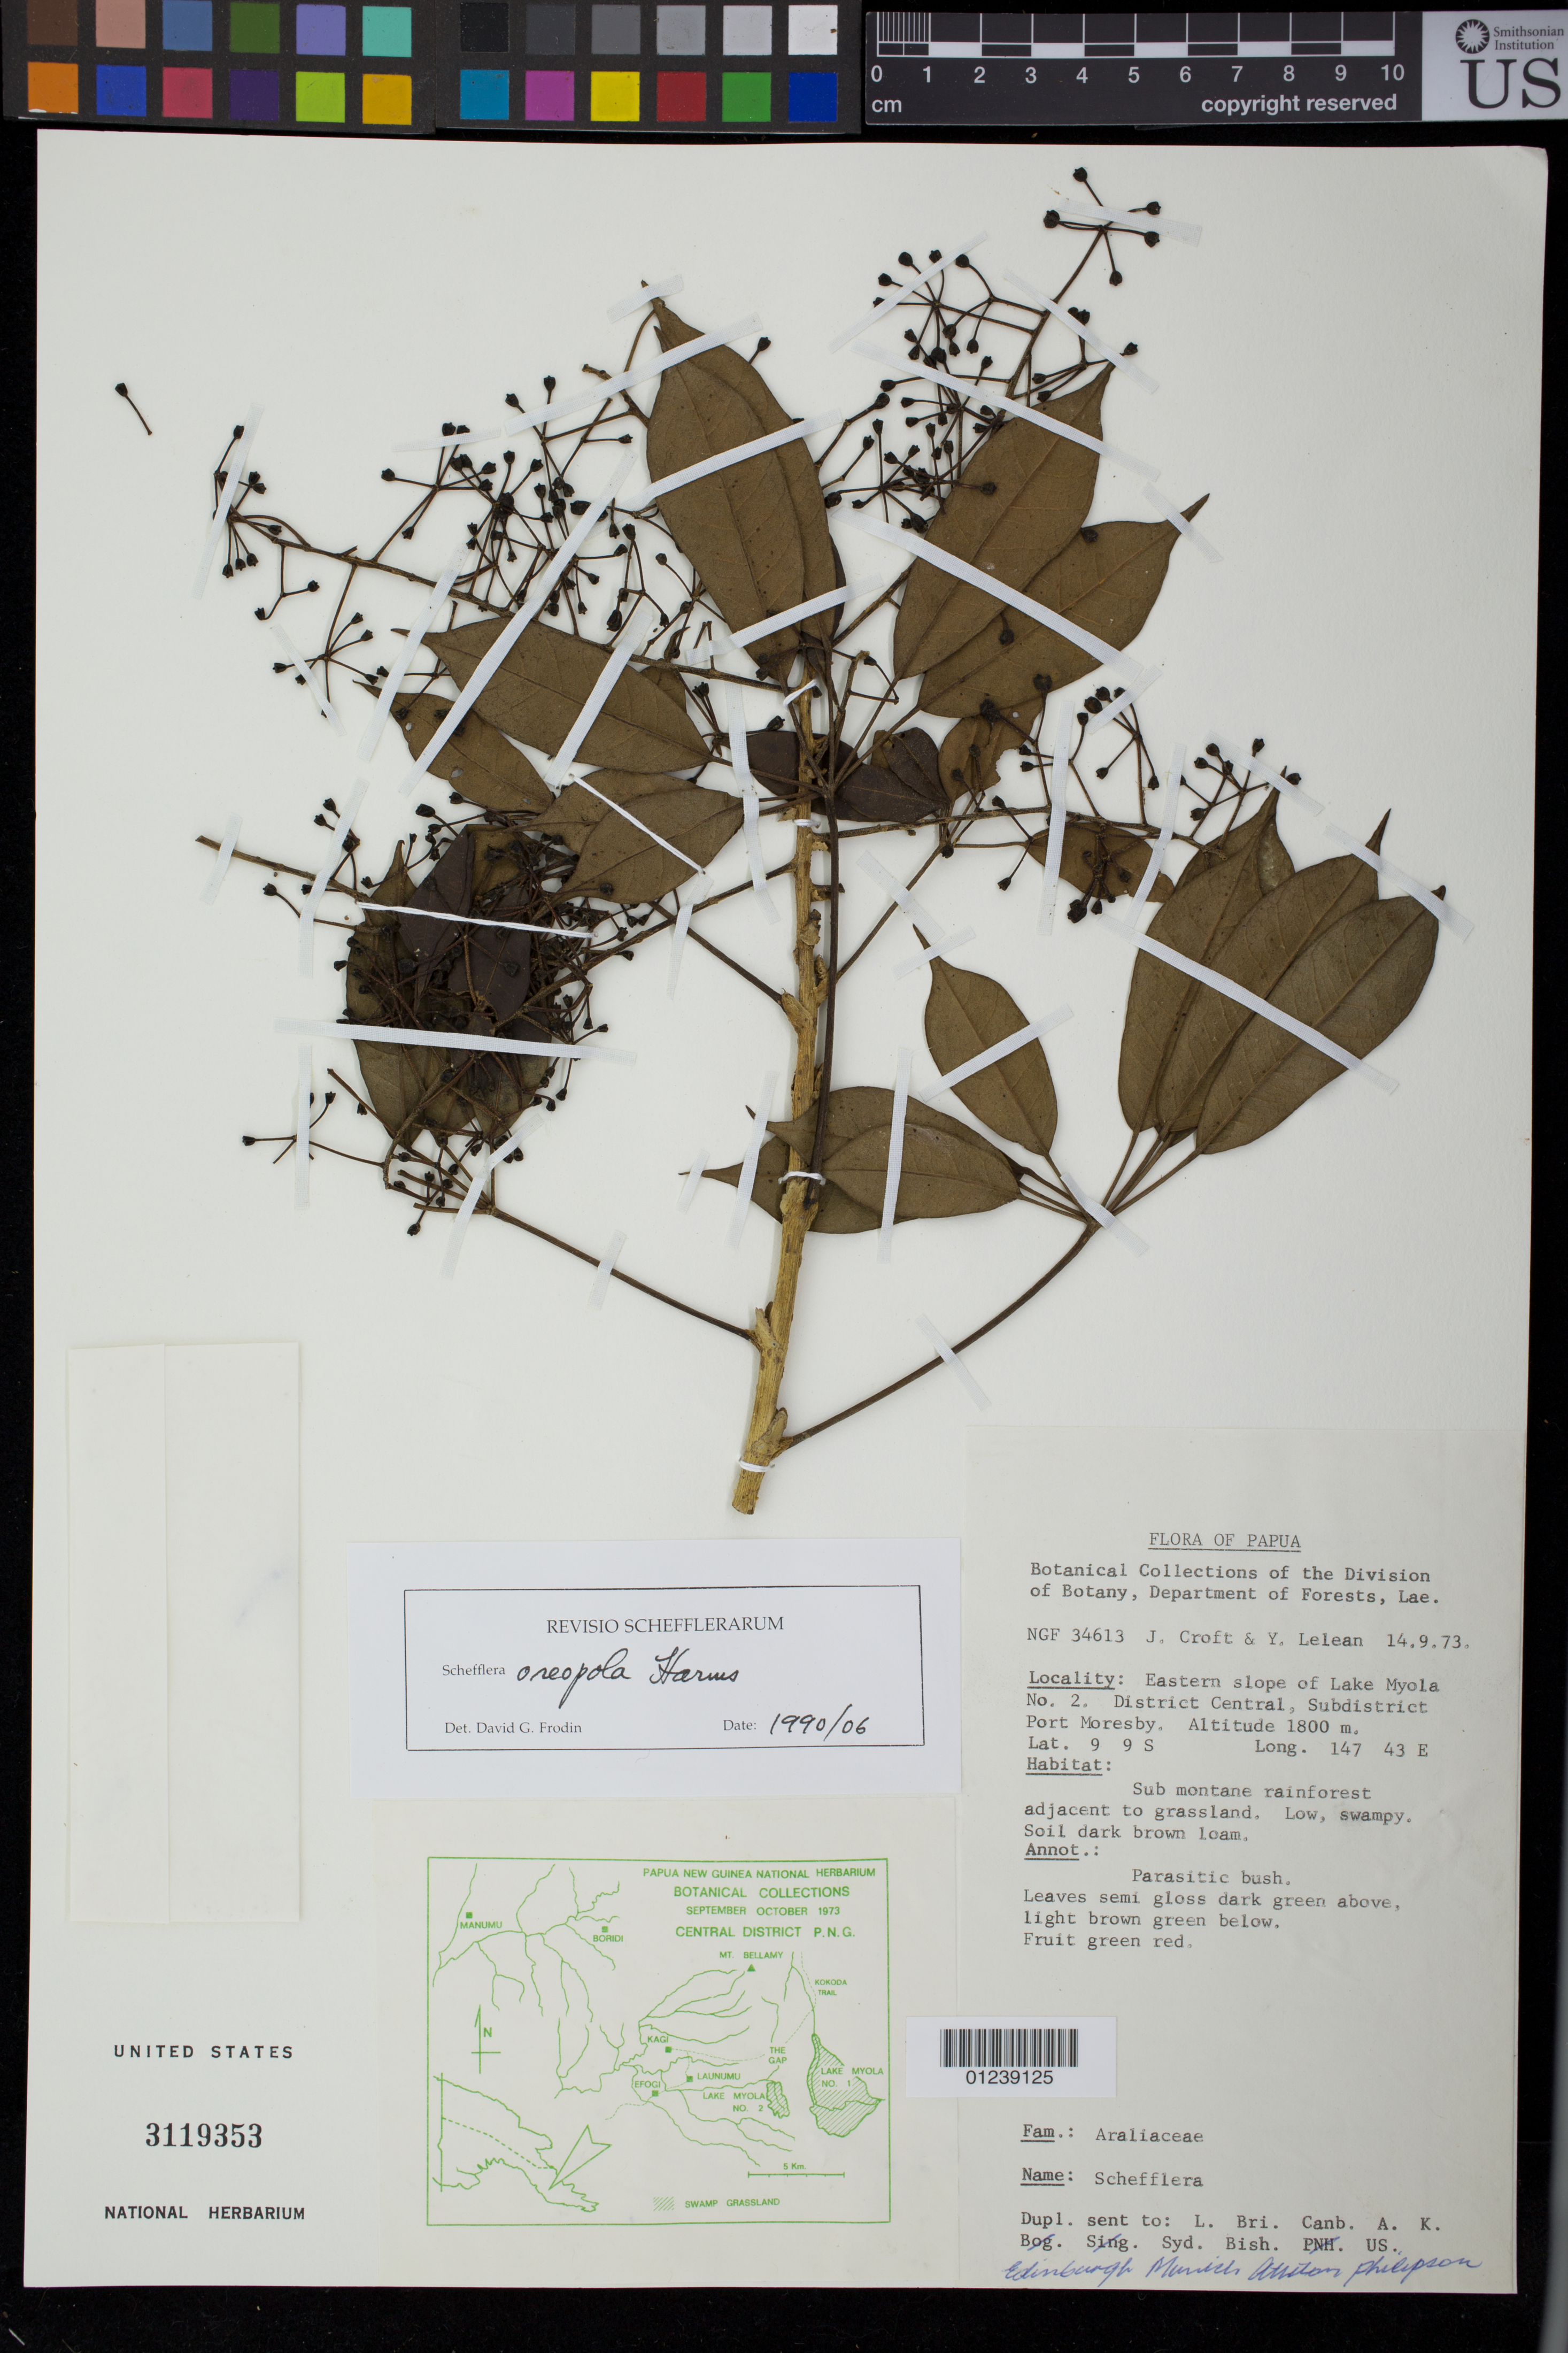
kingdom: Plantae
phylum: Tracheophyta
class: Magnoliopsida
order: Apiales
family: Araliaceae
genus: Heptapleurum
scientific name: Heptapleurum oreopolum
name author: (Harms) G. M. Plunkett & Lowry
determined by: Wagner, W. L., (BOT), Smithsonian Institution - National Museum of Natural History (UNITED STATES)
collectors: J. Croft & Y. Lelean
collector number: NGF 34613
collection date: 1973-09-14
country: Papua New Guinea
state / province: Central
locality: Eastern slope of Lake Myola No. 2. District Central, Subdistrict Port Moresby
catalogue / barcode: US 3119353